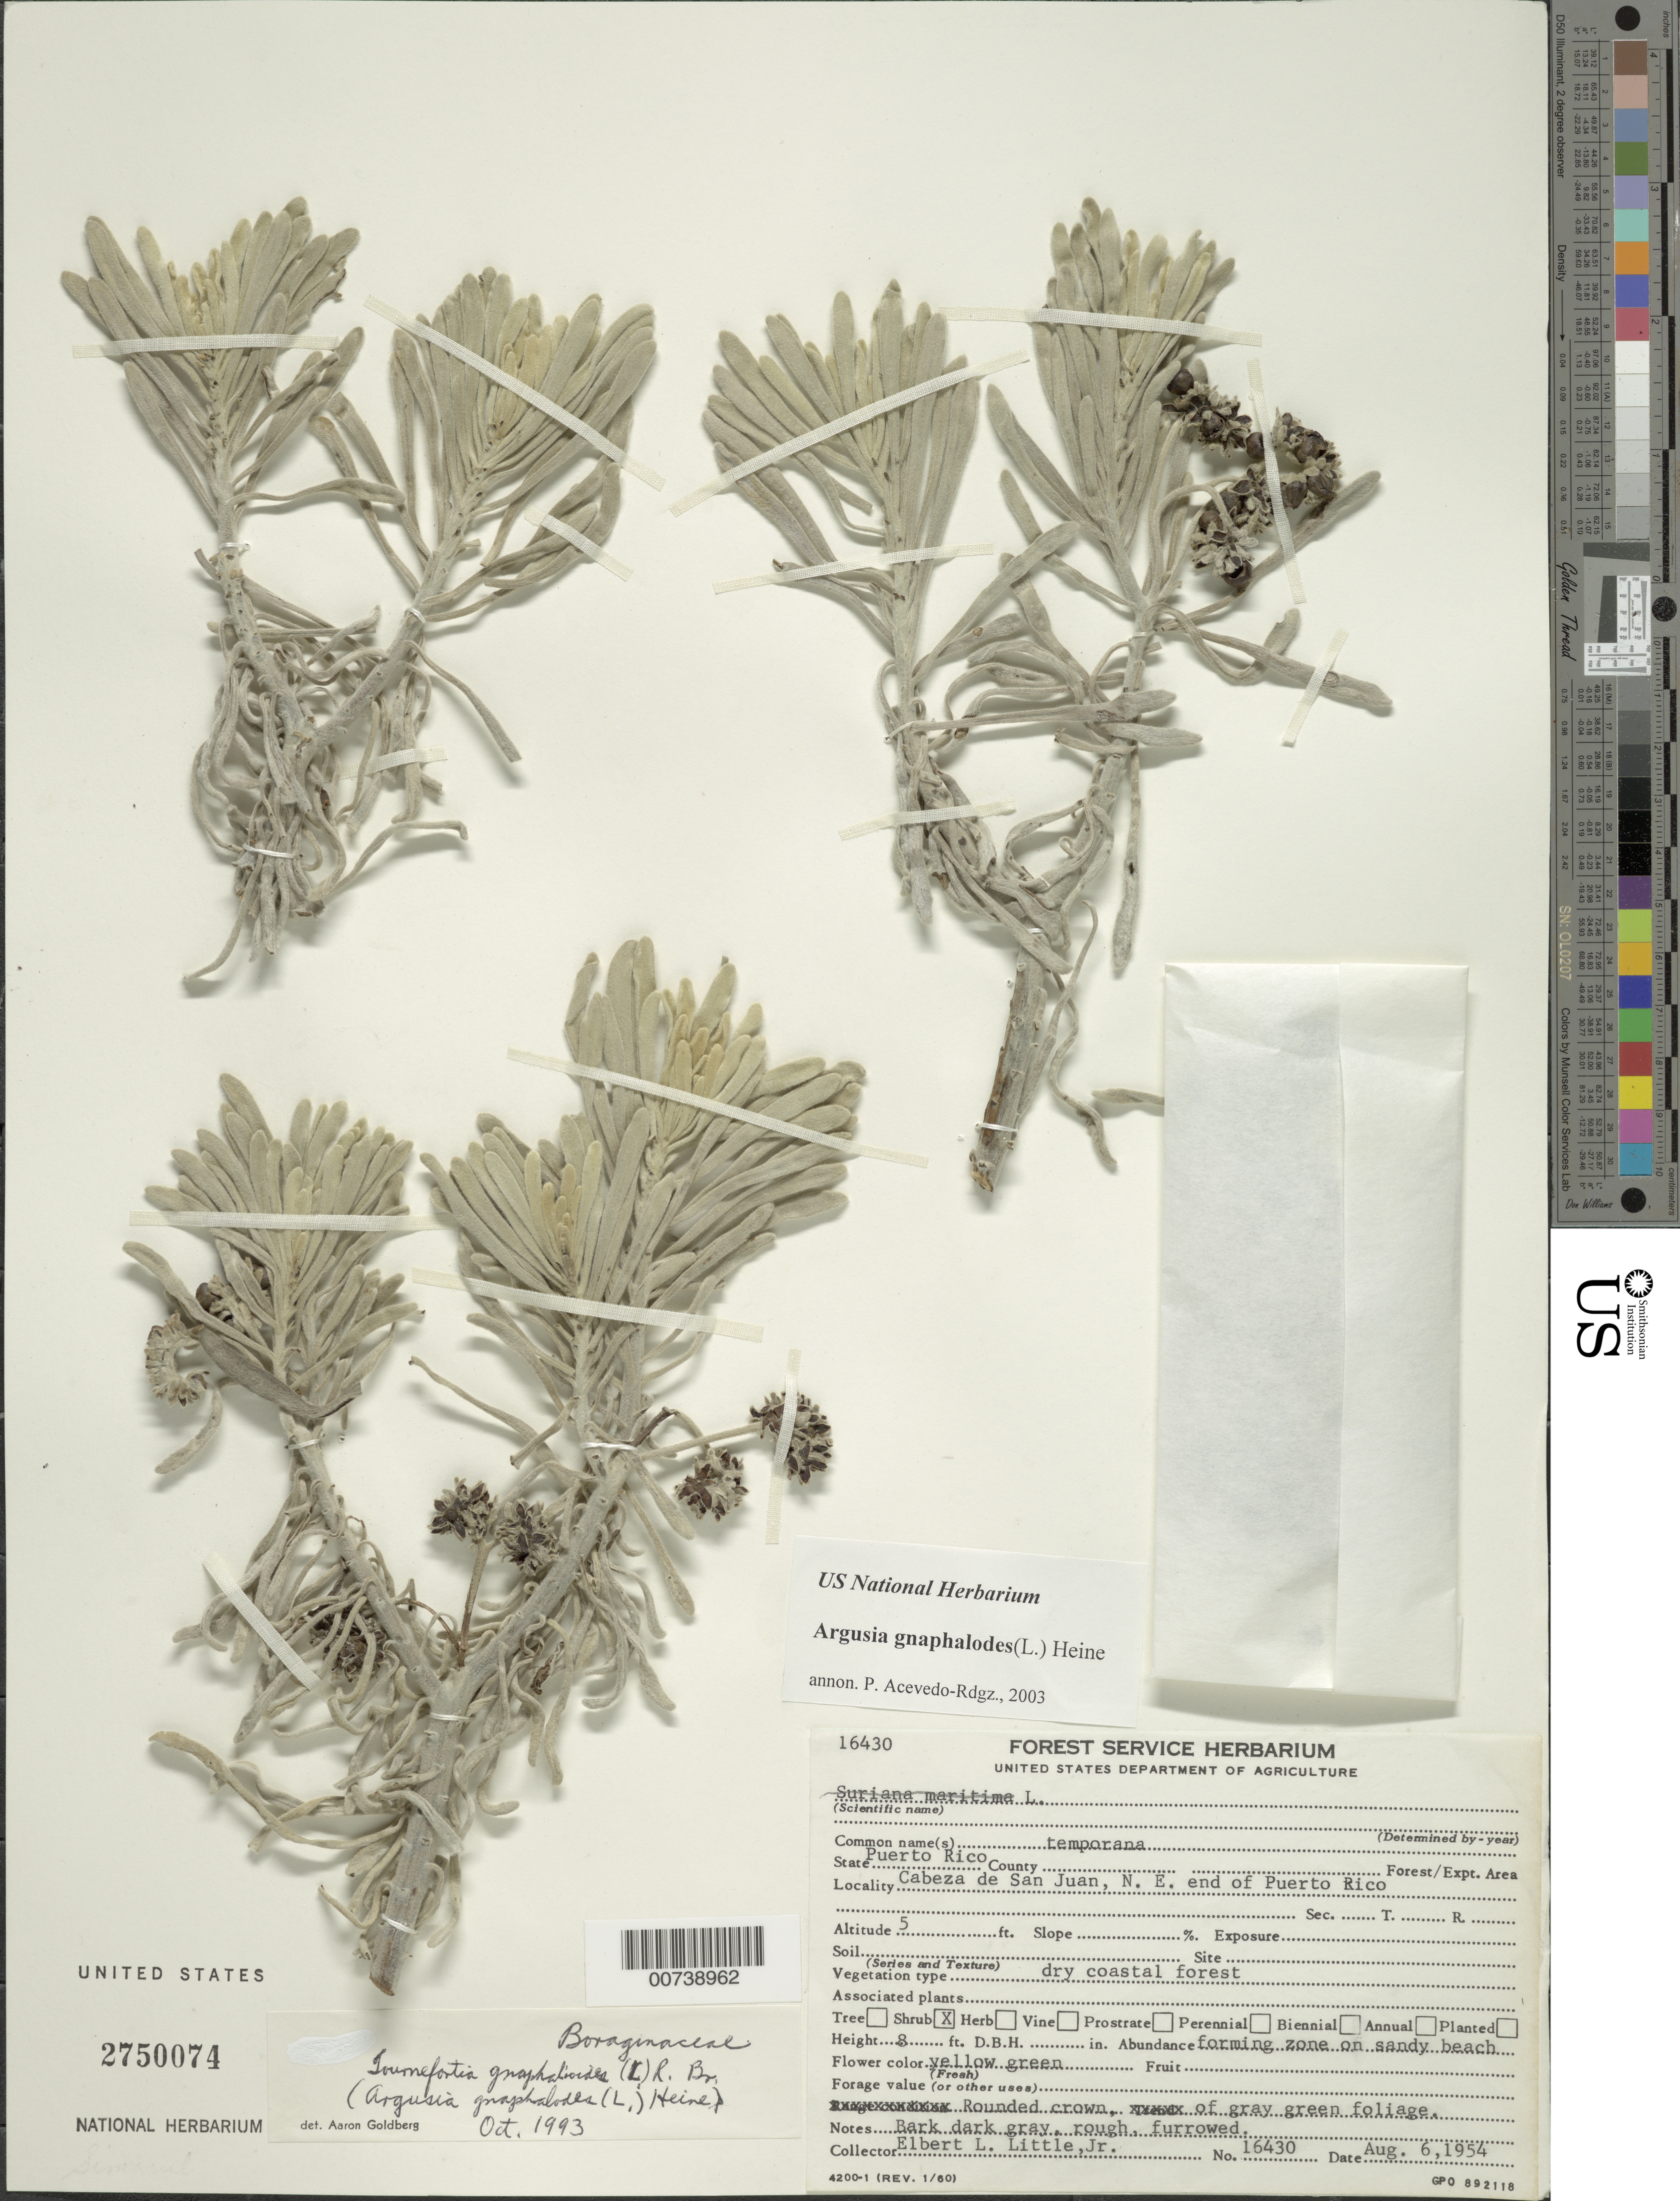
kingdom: Plantae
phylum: Tracheophyta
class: Magnoliopsida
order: Boraginales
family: Heliotropiaceae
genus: Argusia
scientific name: Argusia gnaphalodes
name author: (L.) Heine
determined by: Acevedo-Rodríguez, P., (BOT), Smithsonian Institution - National Museum of Natural History (UNITED STATES)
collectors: E. L. Little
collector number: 16430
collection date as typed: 06 Aug 1954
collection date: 1954-08-06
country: Puerto Rico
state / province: San Juan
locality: Cabeza de San Juan, NE end of Puerto Rico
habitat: Dry coastal forest; forming zone on sandy beach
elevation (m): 2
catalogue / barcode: US 2750074